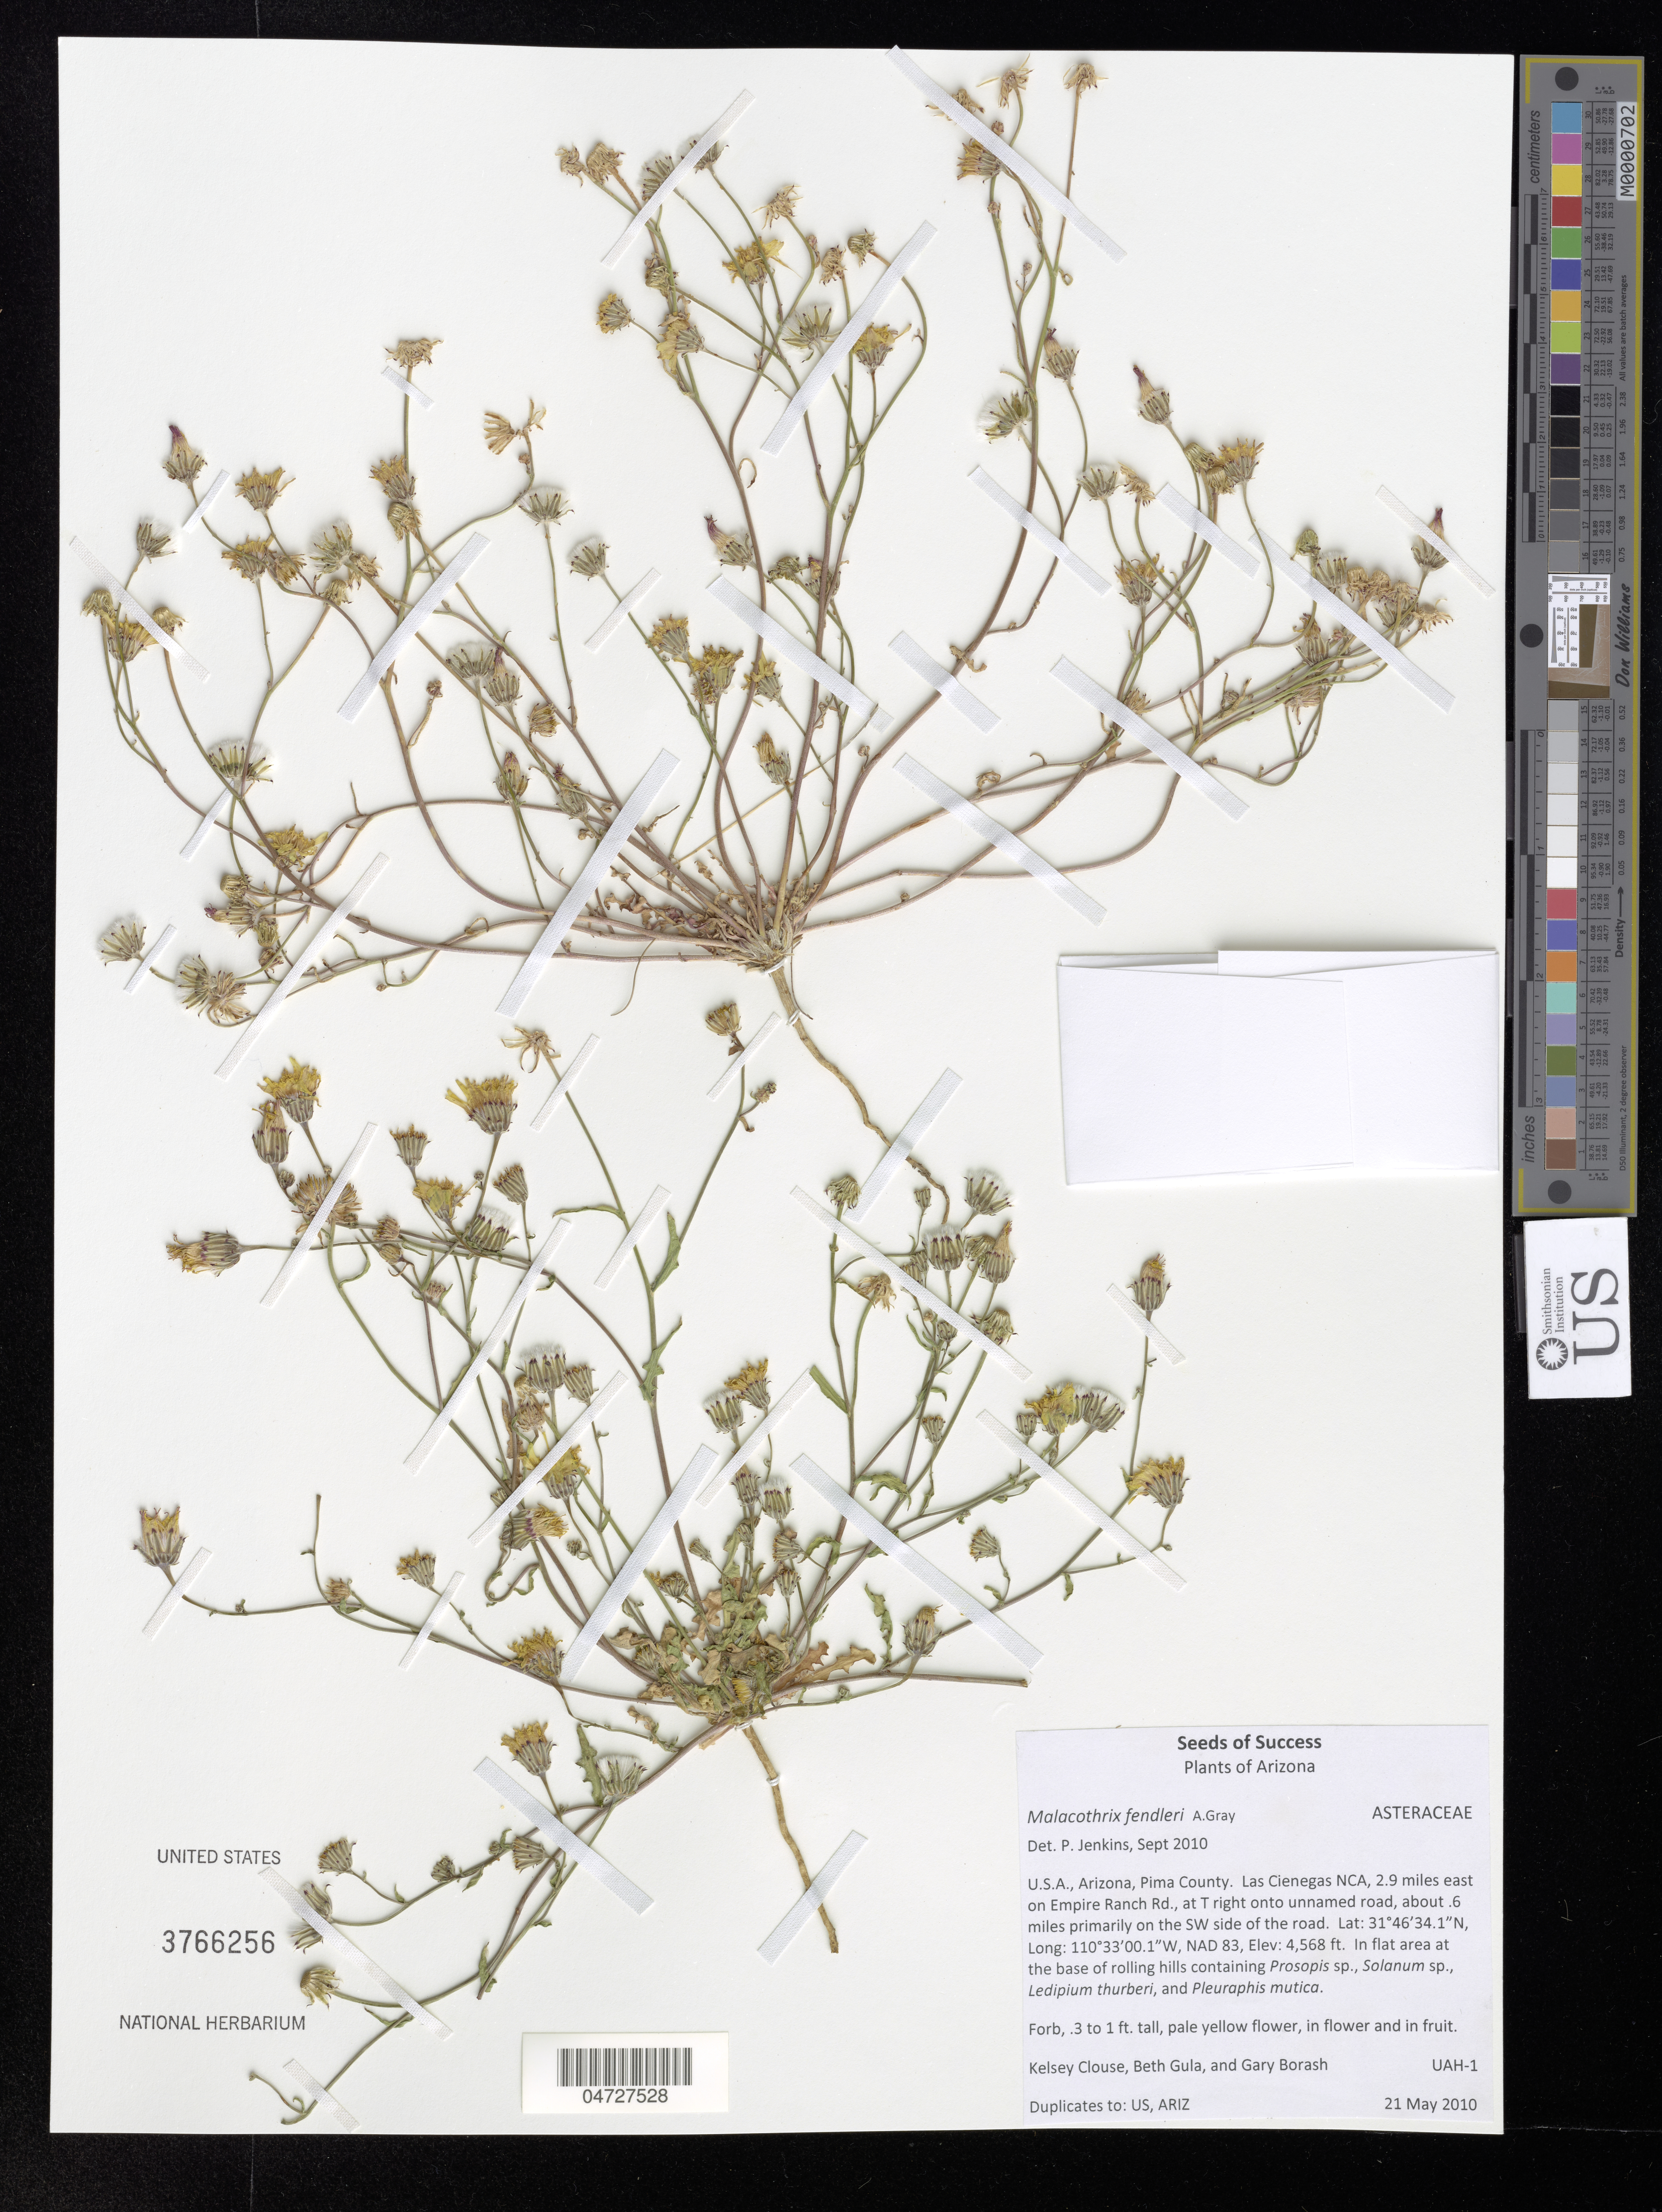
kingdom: Plantae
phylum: Tracheophyta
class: Magnoliopsida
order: Asterales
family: Asteraceae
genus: Malacothrix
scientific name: Malacothrix fendleri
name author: A. Gray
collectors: K. Clouse, B. Gula & G. Borash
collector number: UAH-1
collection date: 2010-05-21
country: United States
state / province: Arizona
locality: Pima County. Las Cienegas NCA, 2.9 miles east on Empire Ranch Rd., at T right onto unnamed road, about .6 miles primarily on the SW side of the road.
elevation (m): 1392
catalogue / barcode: US 3766256